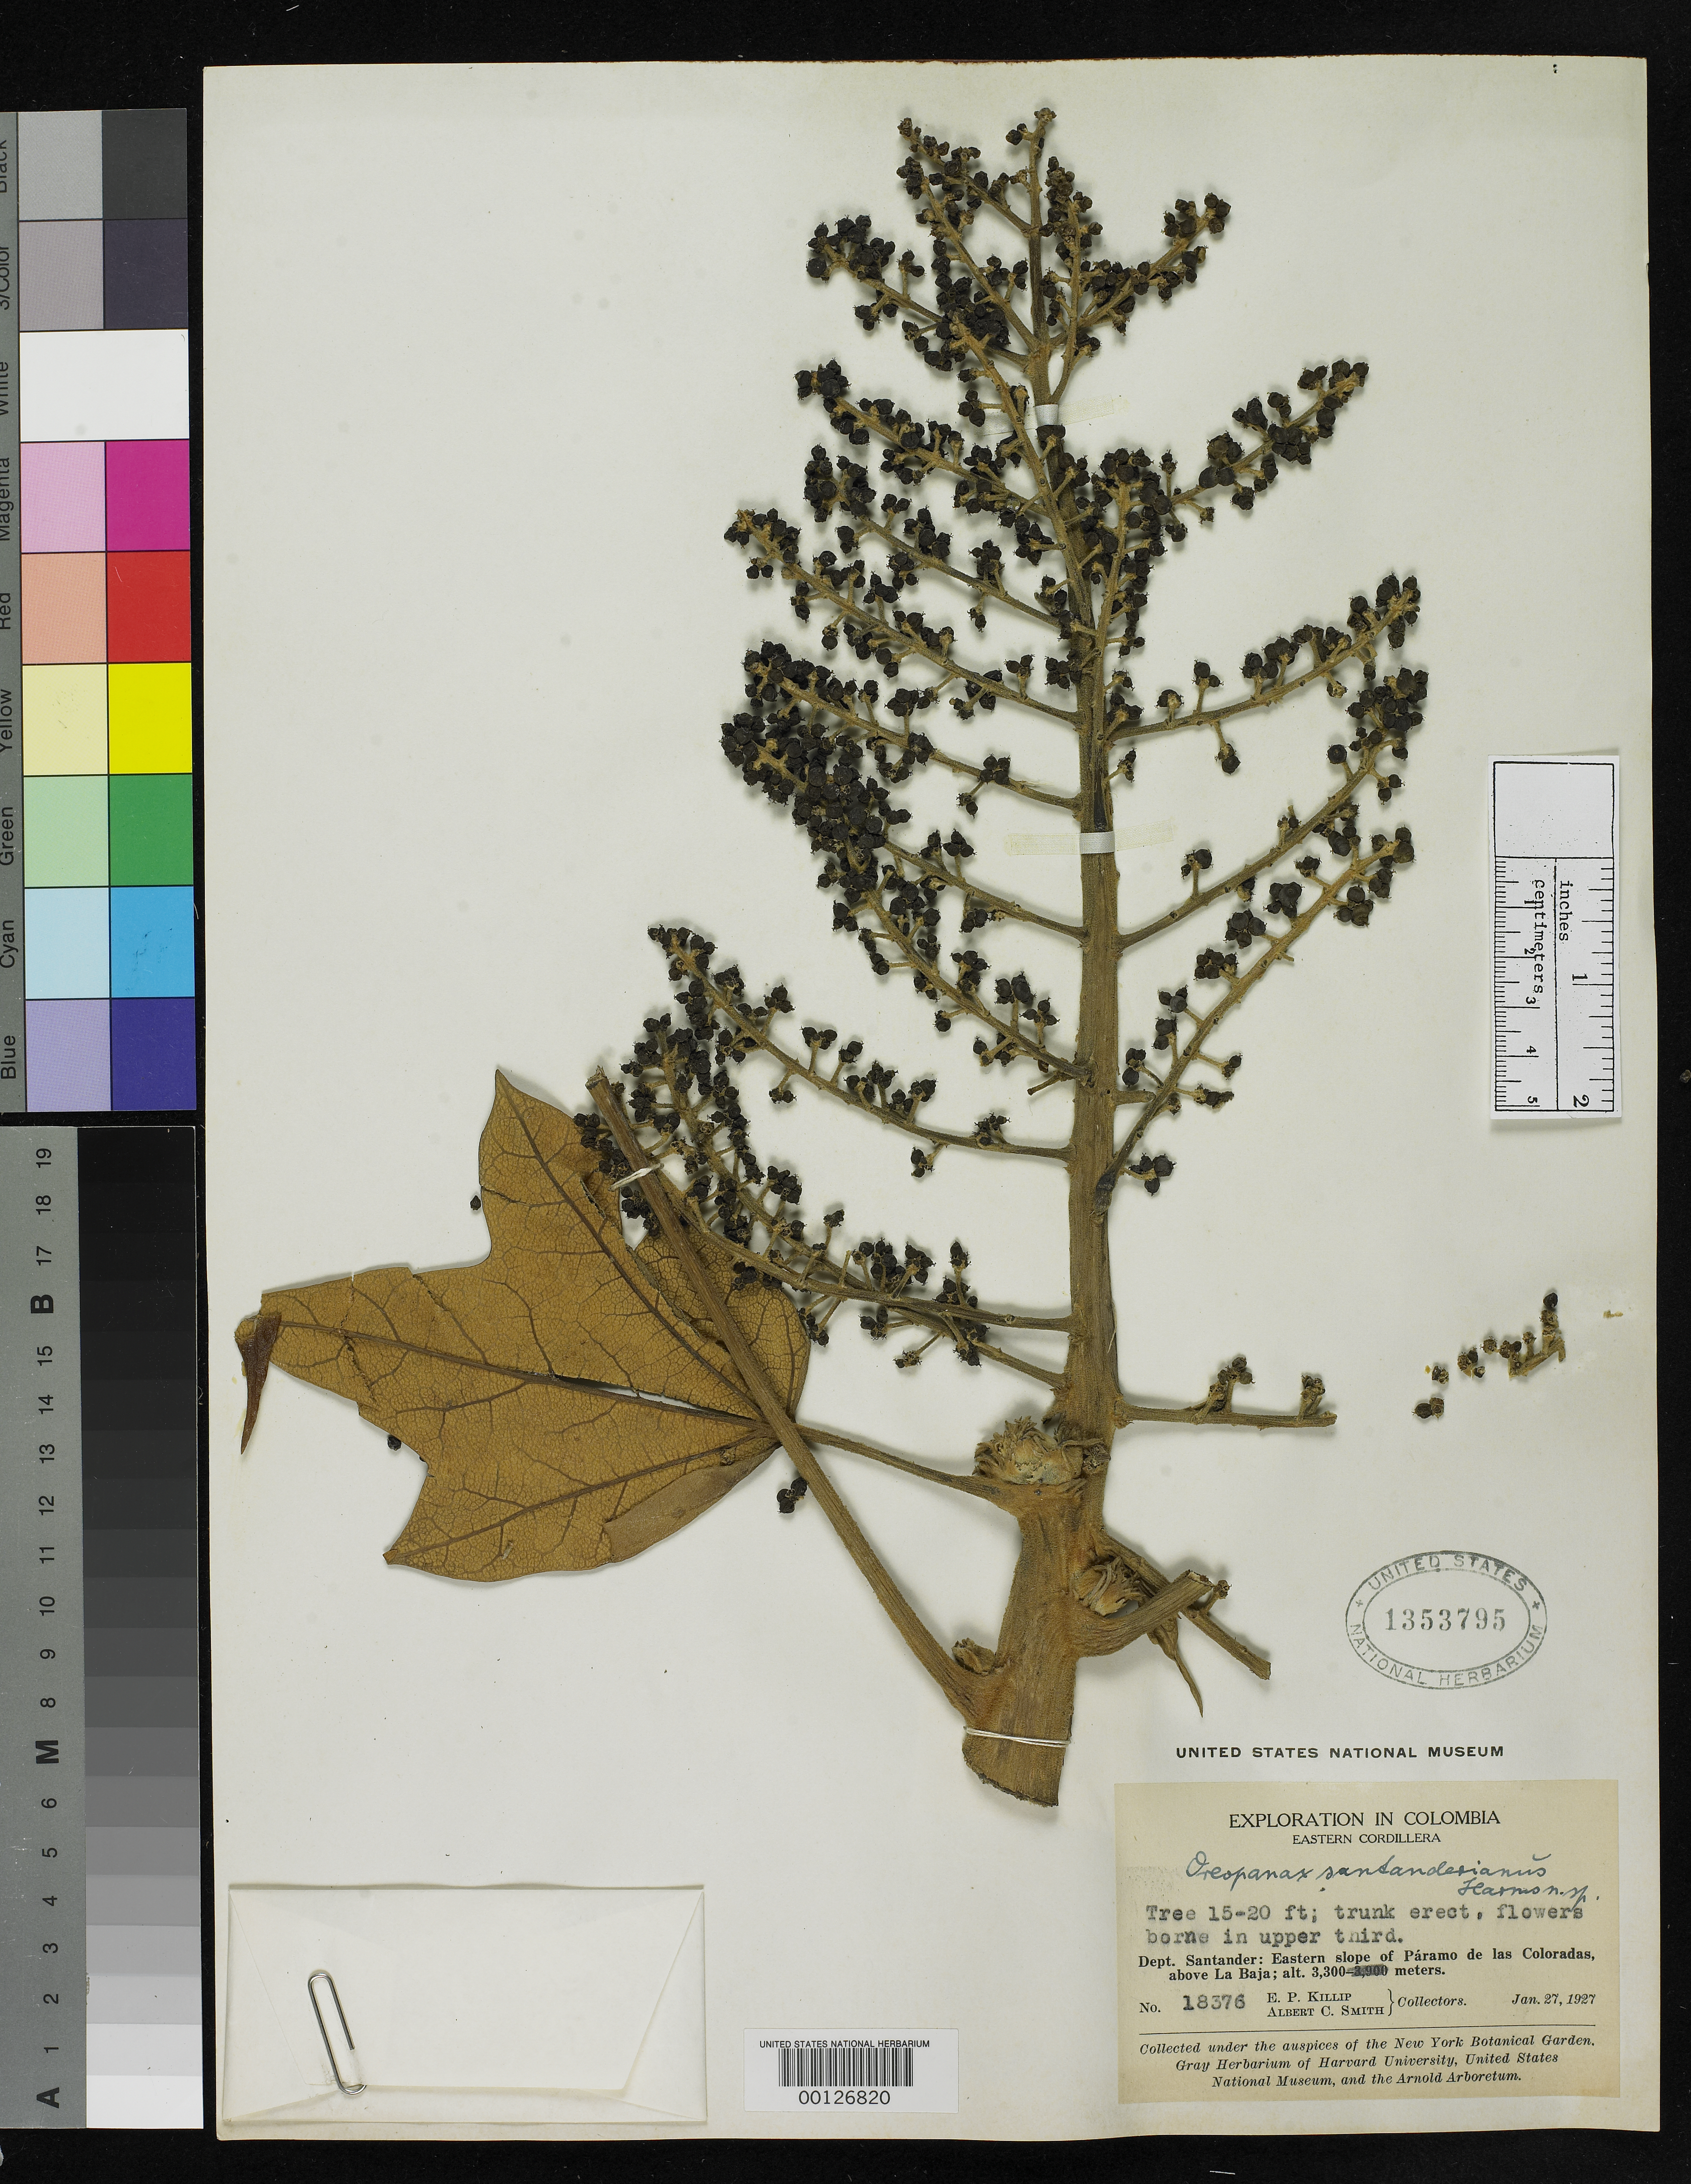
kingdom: Plantae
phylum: Tracheophyta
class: Magnoliopsida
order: Apiales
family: Araliaceae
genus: Oreopanax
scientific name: Oreopanax santanderianus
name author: Harms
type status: Holotype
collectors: E. P. Killip & A. C. Smith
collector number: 18376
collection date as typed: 27 Jan 1927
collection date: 1927-01-27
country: Colombia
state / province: Santander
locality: Paramo de Las Coloradas, above La Baja.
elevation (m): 3300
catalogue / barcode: US 1353795